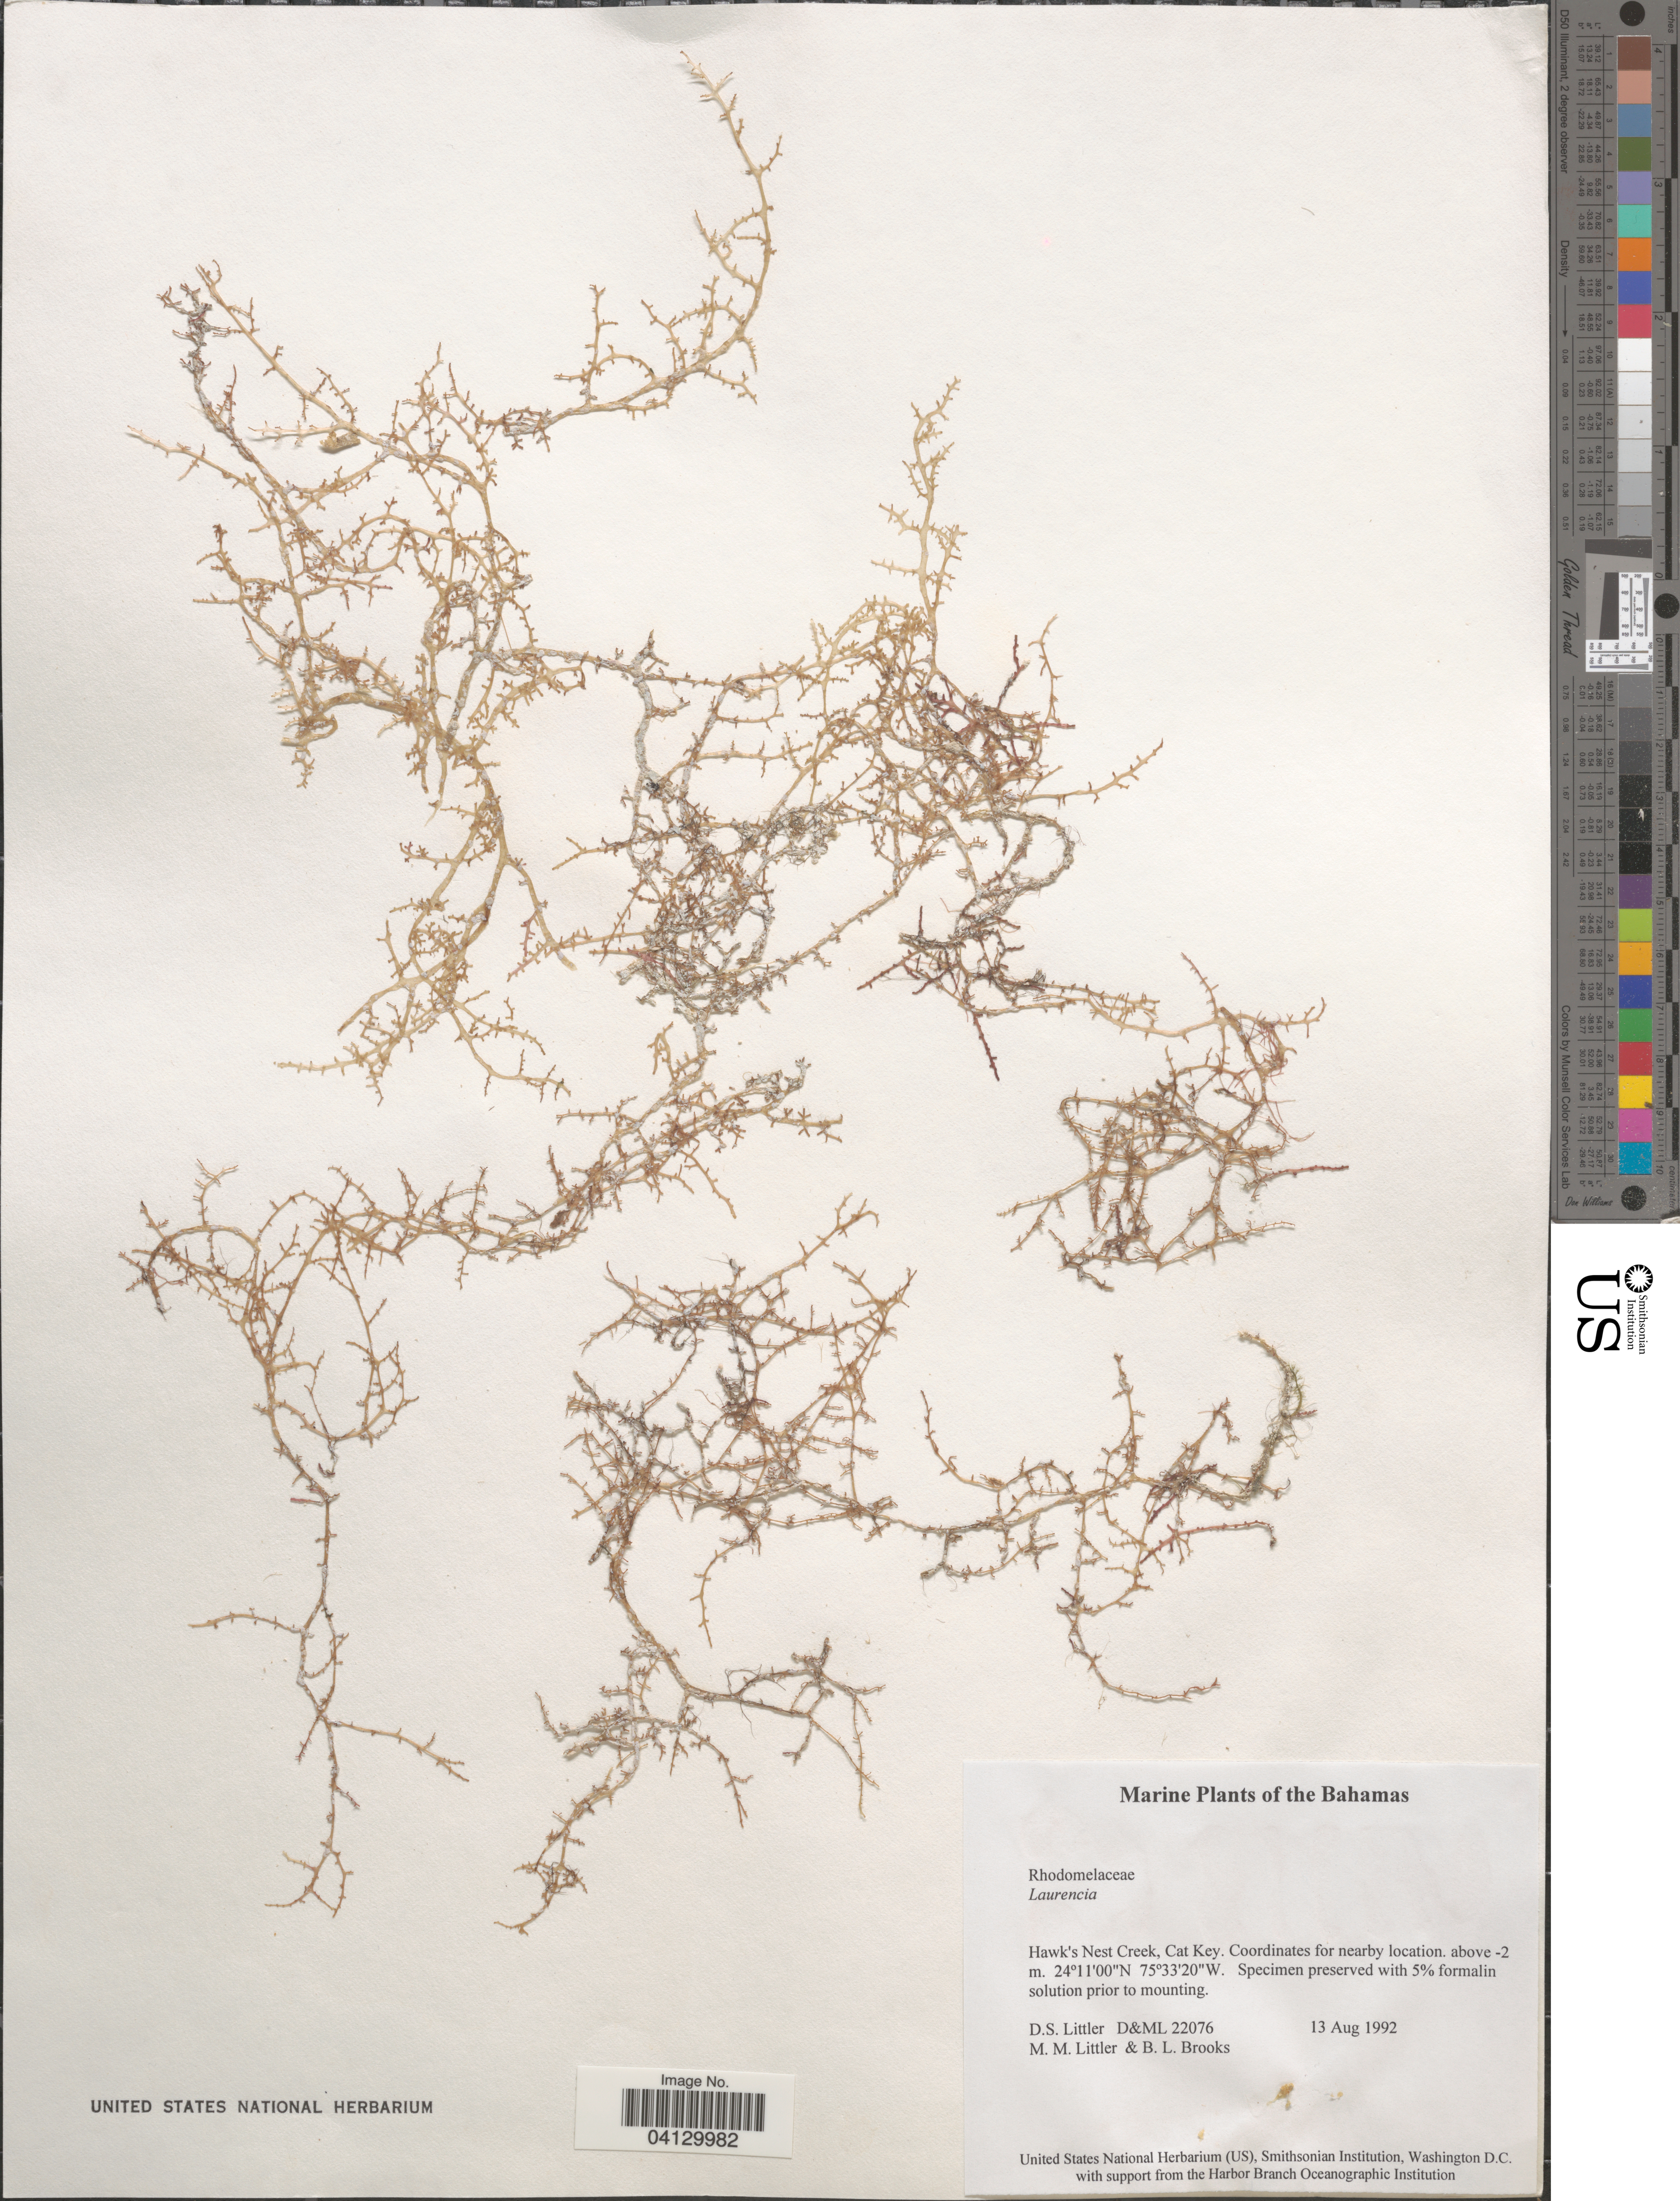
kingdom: Plantae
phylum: Rhodophyta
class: Florideophyceae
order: Ceramiales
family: Rhodomelaceae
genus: Laurencia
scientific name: Laurencia sp.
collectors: D. S. Littler & B. Brooks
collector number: D&ML22076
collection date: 1992-08-13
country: Bahamas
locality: Hawk's Nest Creek, Cat Key. Coordinates for nearby location.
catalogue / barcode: US 328775